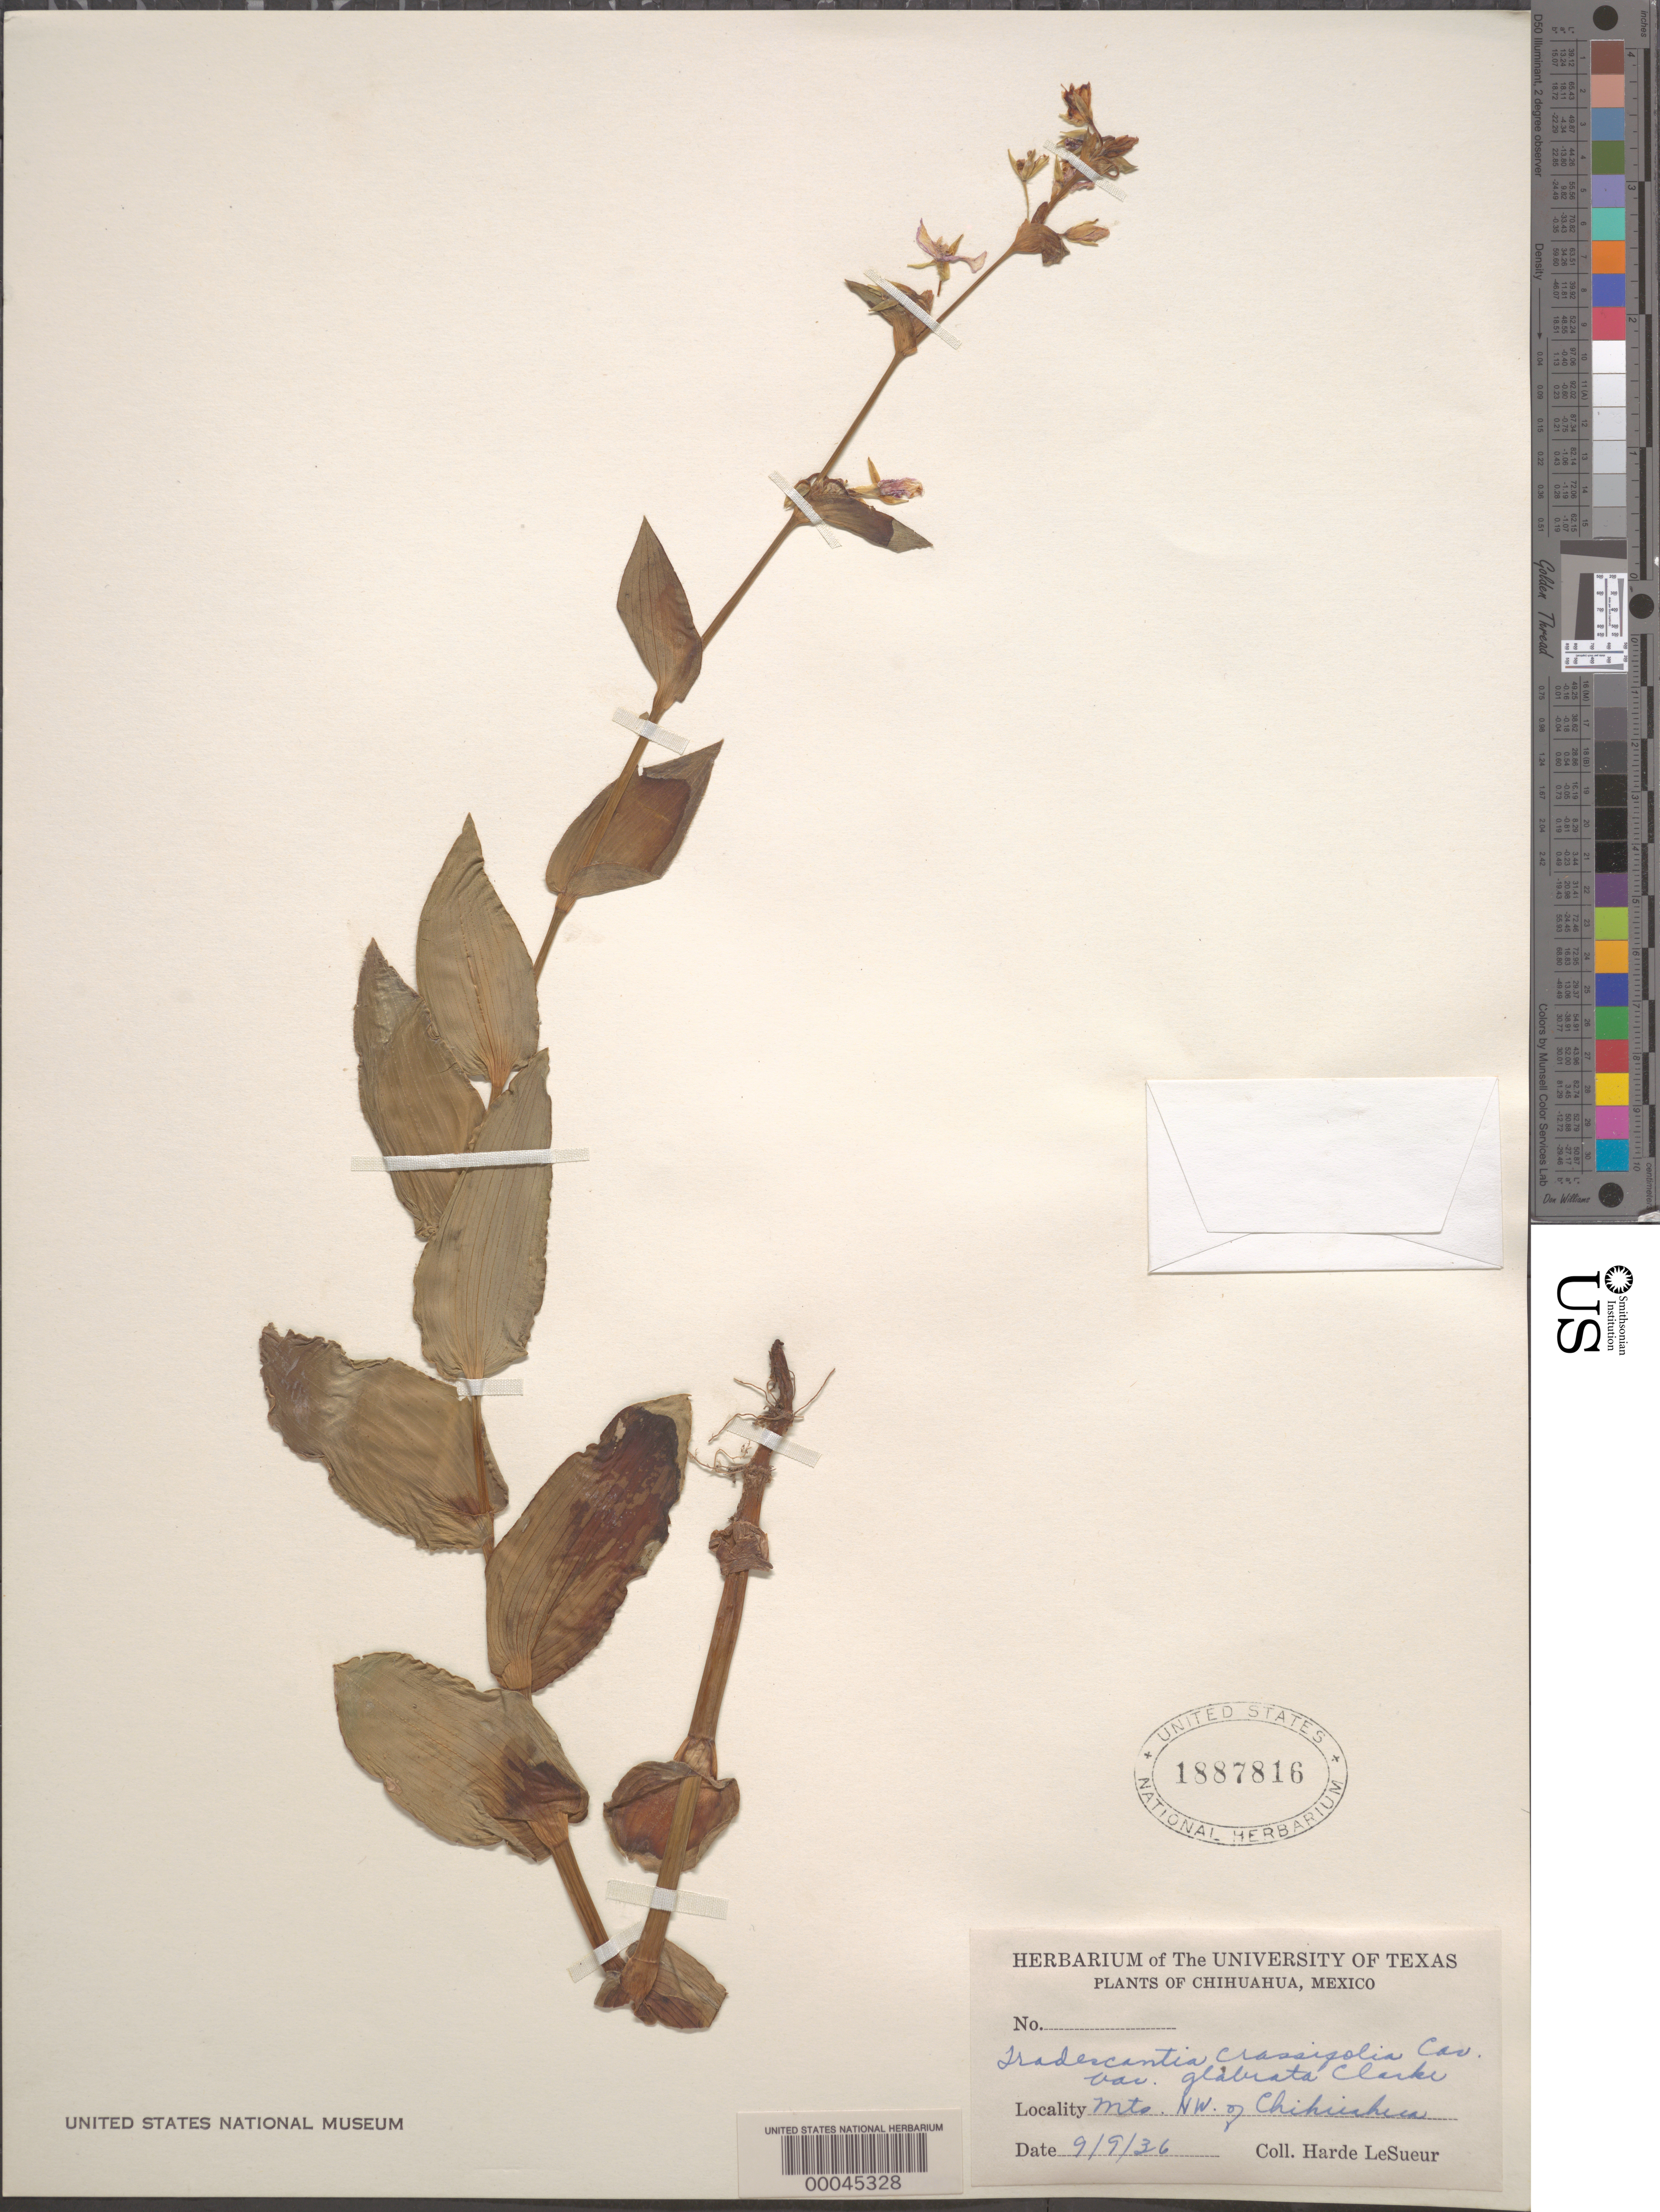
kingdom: Plantae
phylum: Tracheophyta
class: Liliopsida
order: Commelinales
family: Commelinaceae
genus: Tradescantia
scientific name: Tradescantia crassifolia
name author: Cav.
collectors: D. H. LeSueur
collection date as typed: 09 Sep 1936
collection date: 1936-09-09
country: Mexico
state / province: Chihuahua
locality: Mts. NW of Chihuahua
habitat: Mountainside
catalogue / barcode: US 1887816